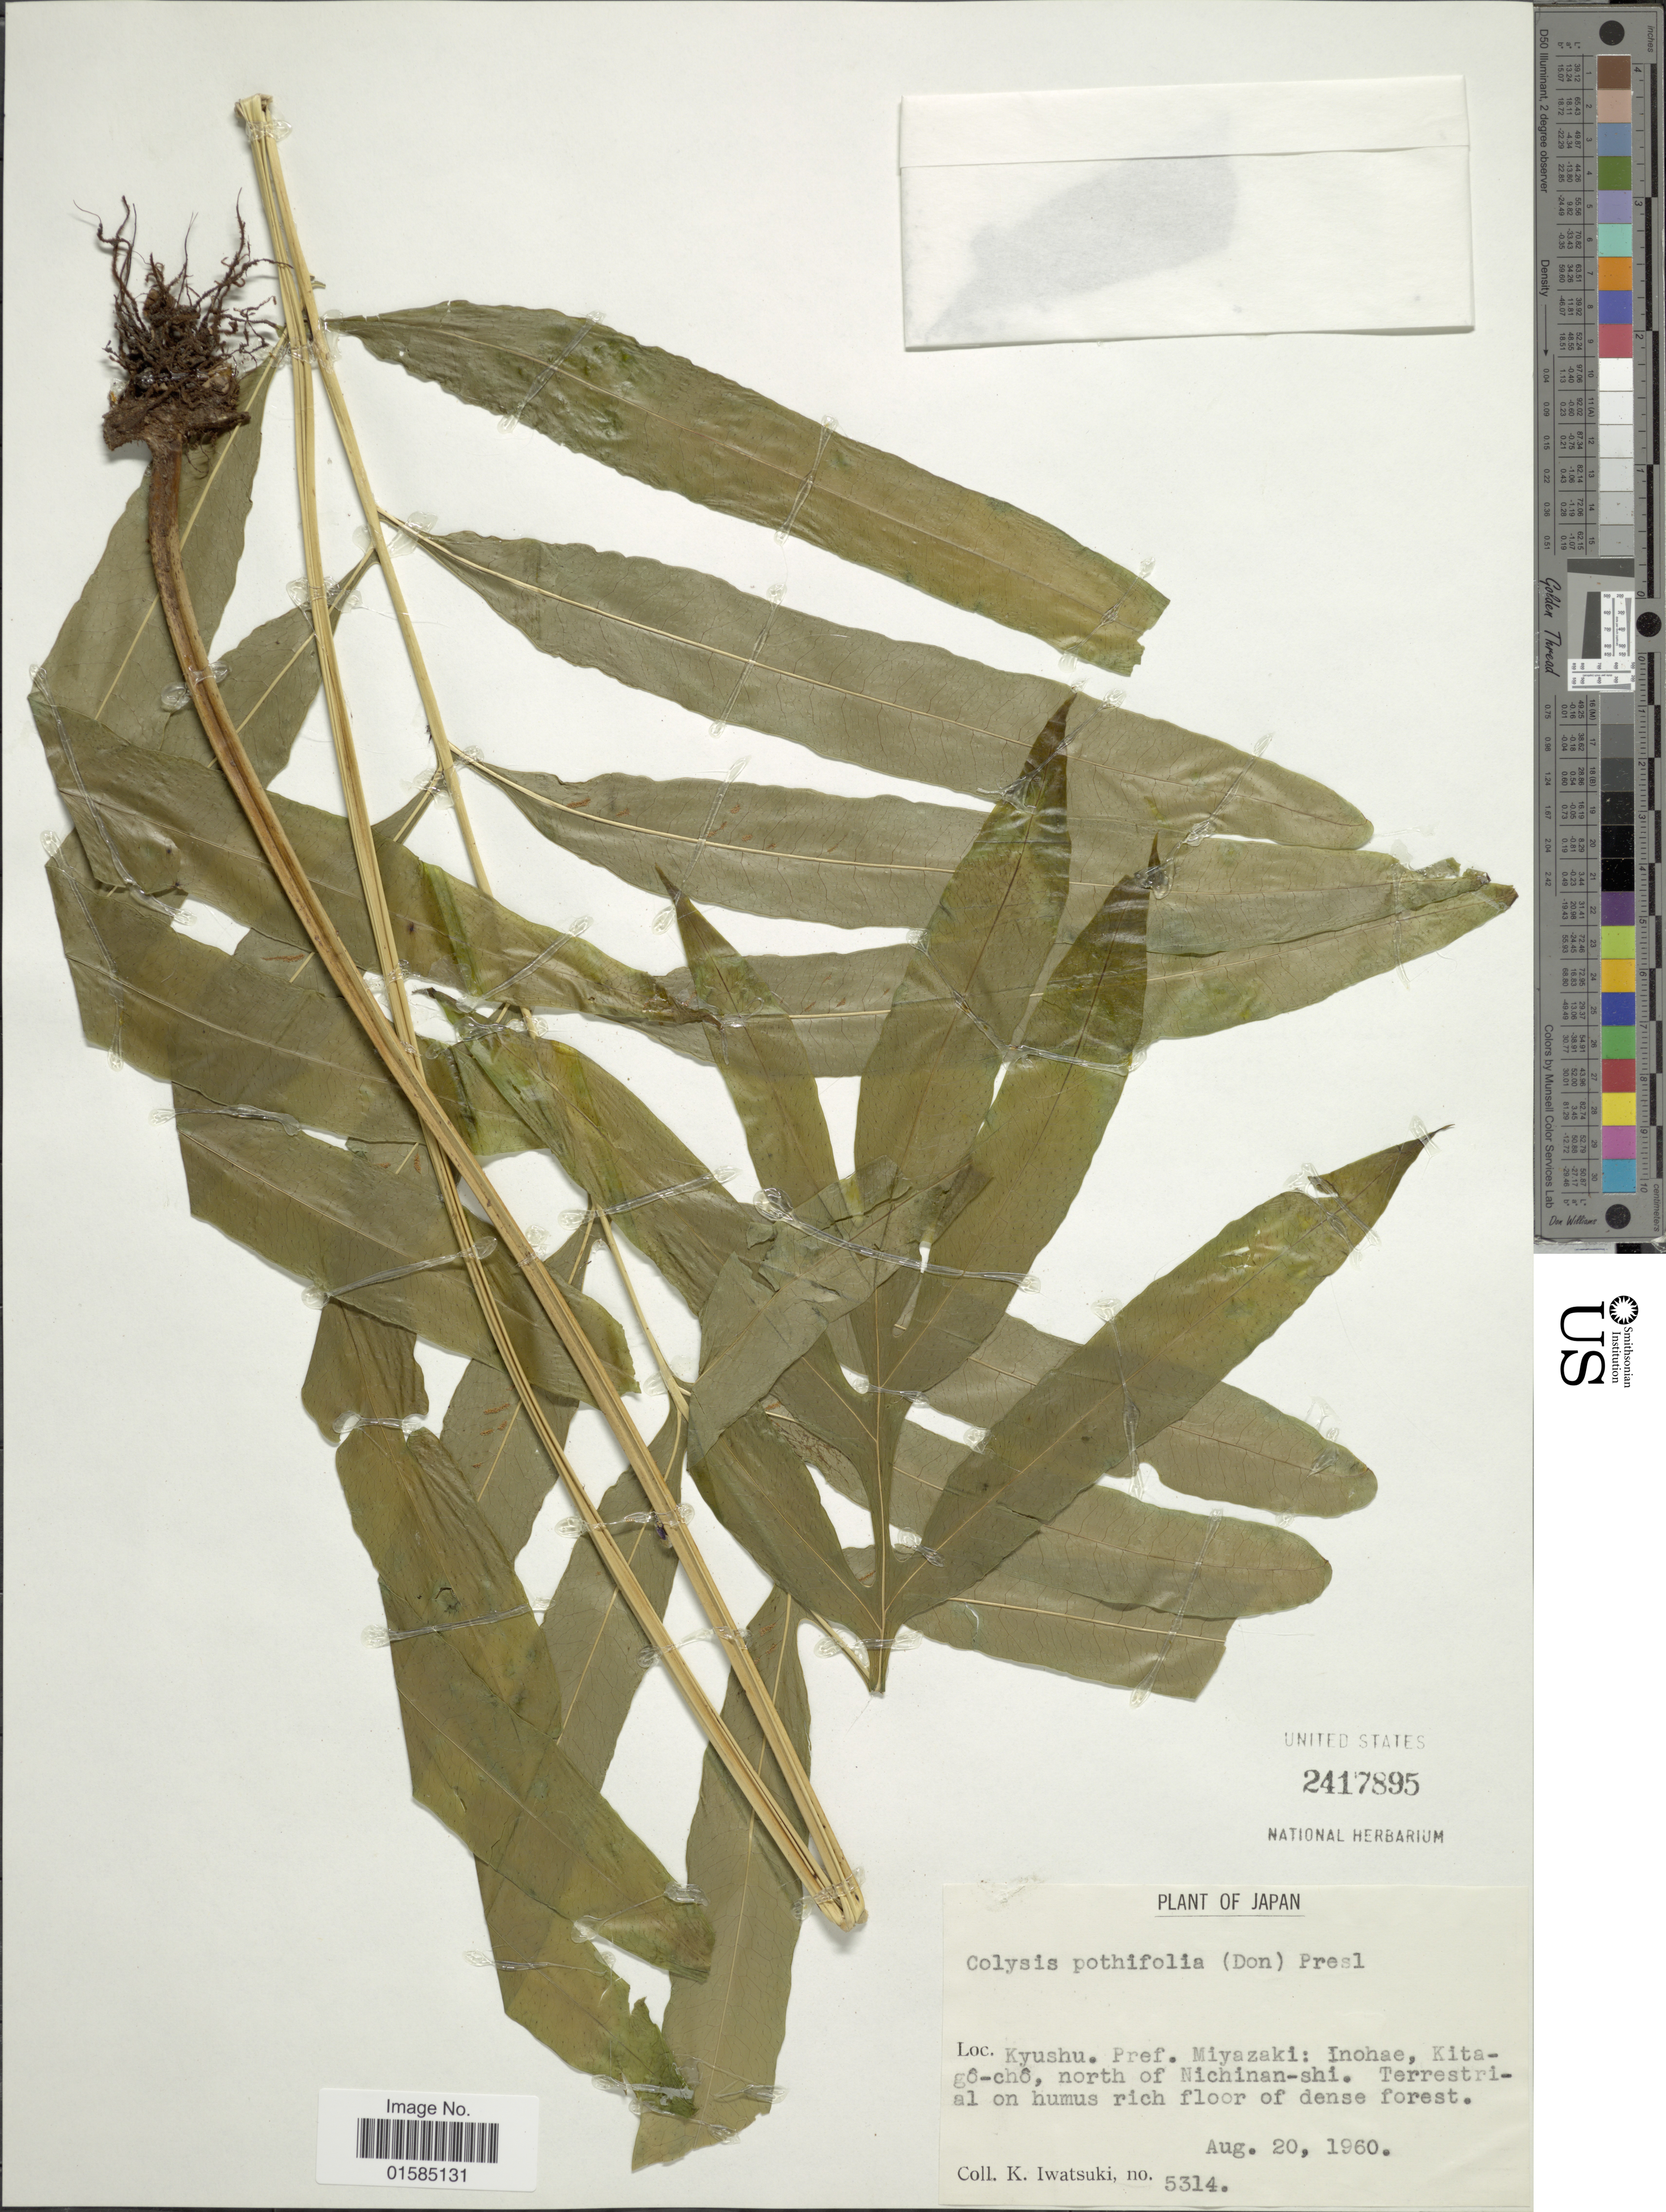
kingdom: Plantae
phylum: Tracheophyta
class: Polypodiopsida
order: Polypodiales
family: Polypodiaceae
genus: Leptochilus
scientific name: Leptochilus ellipticus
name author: (Thunb.) Noot.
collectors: K. Iwatsuki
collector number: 5314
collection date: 1960-08-20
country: Japan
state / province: Miyazaki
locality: Japan, Kyushu. Pref. Miyazaki: Inohae, Kitago-cho, north of Nichinan-shi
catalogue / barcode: US 2417895